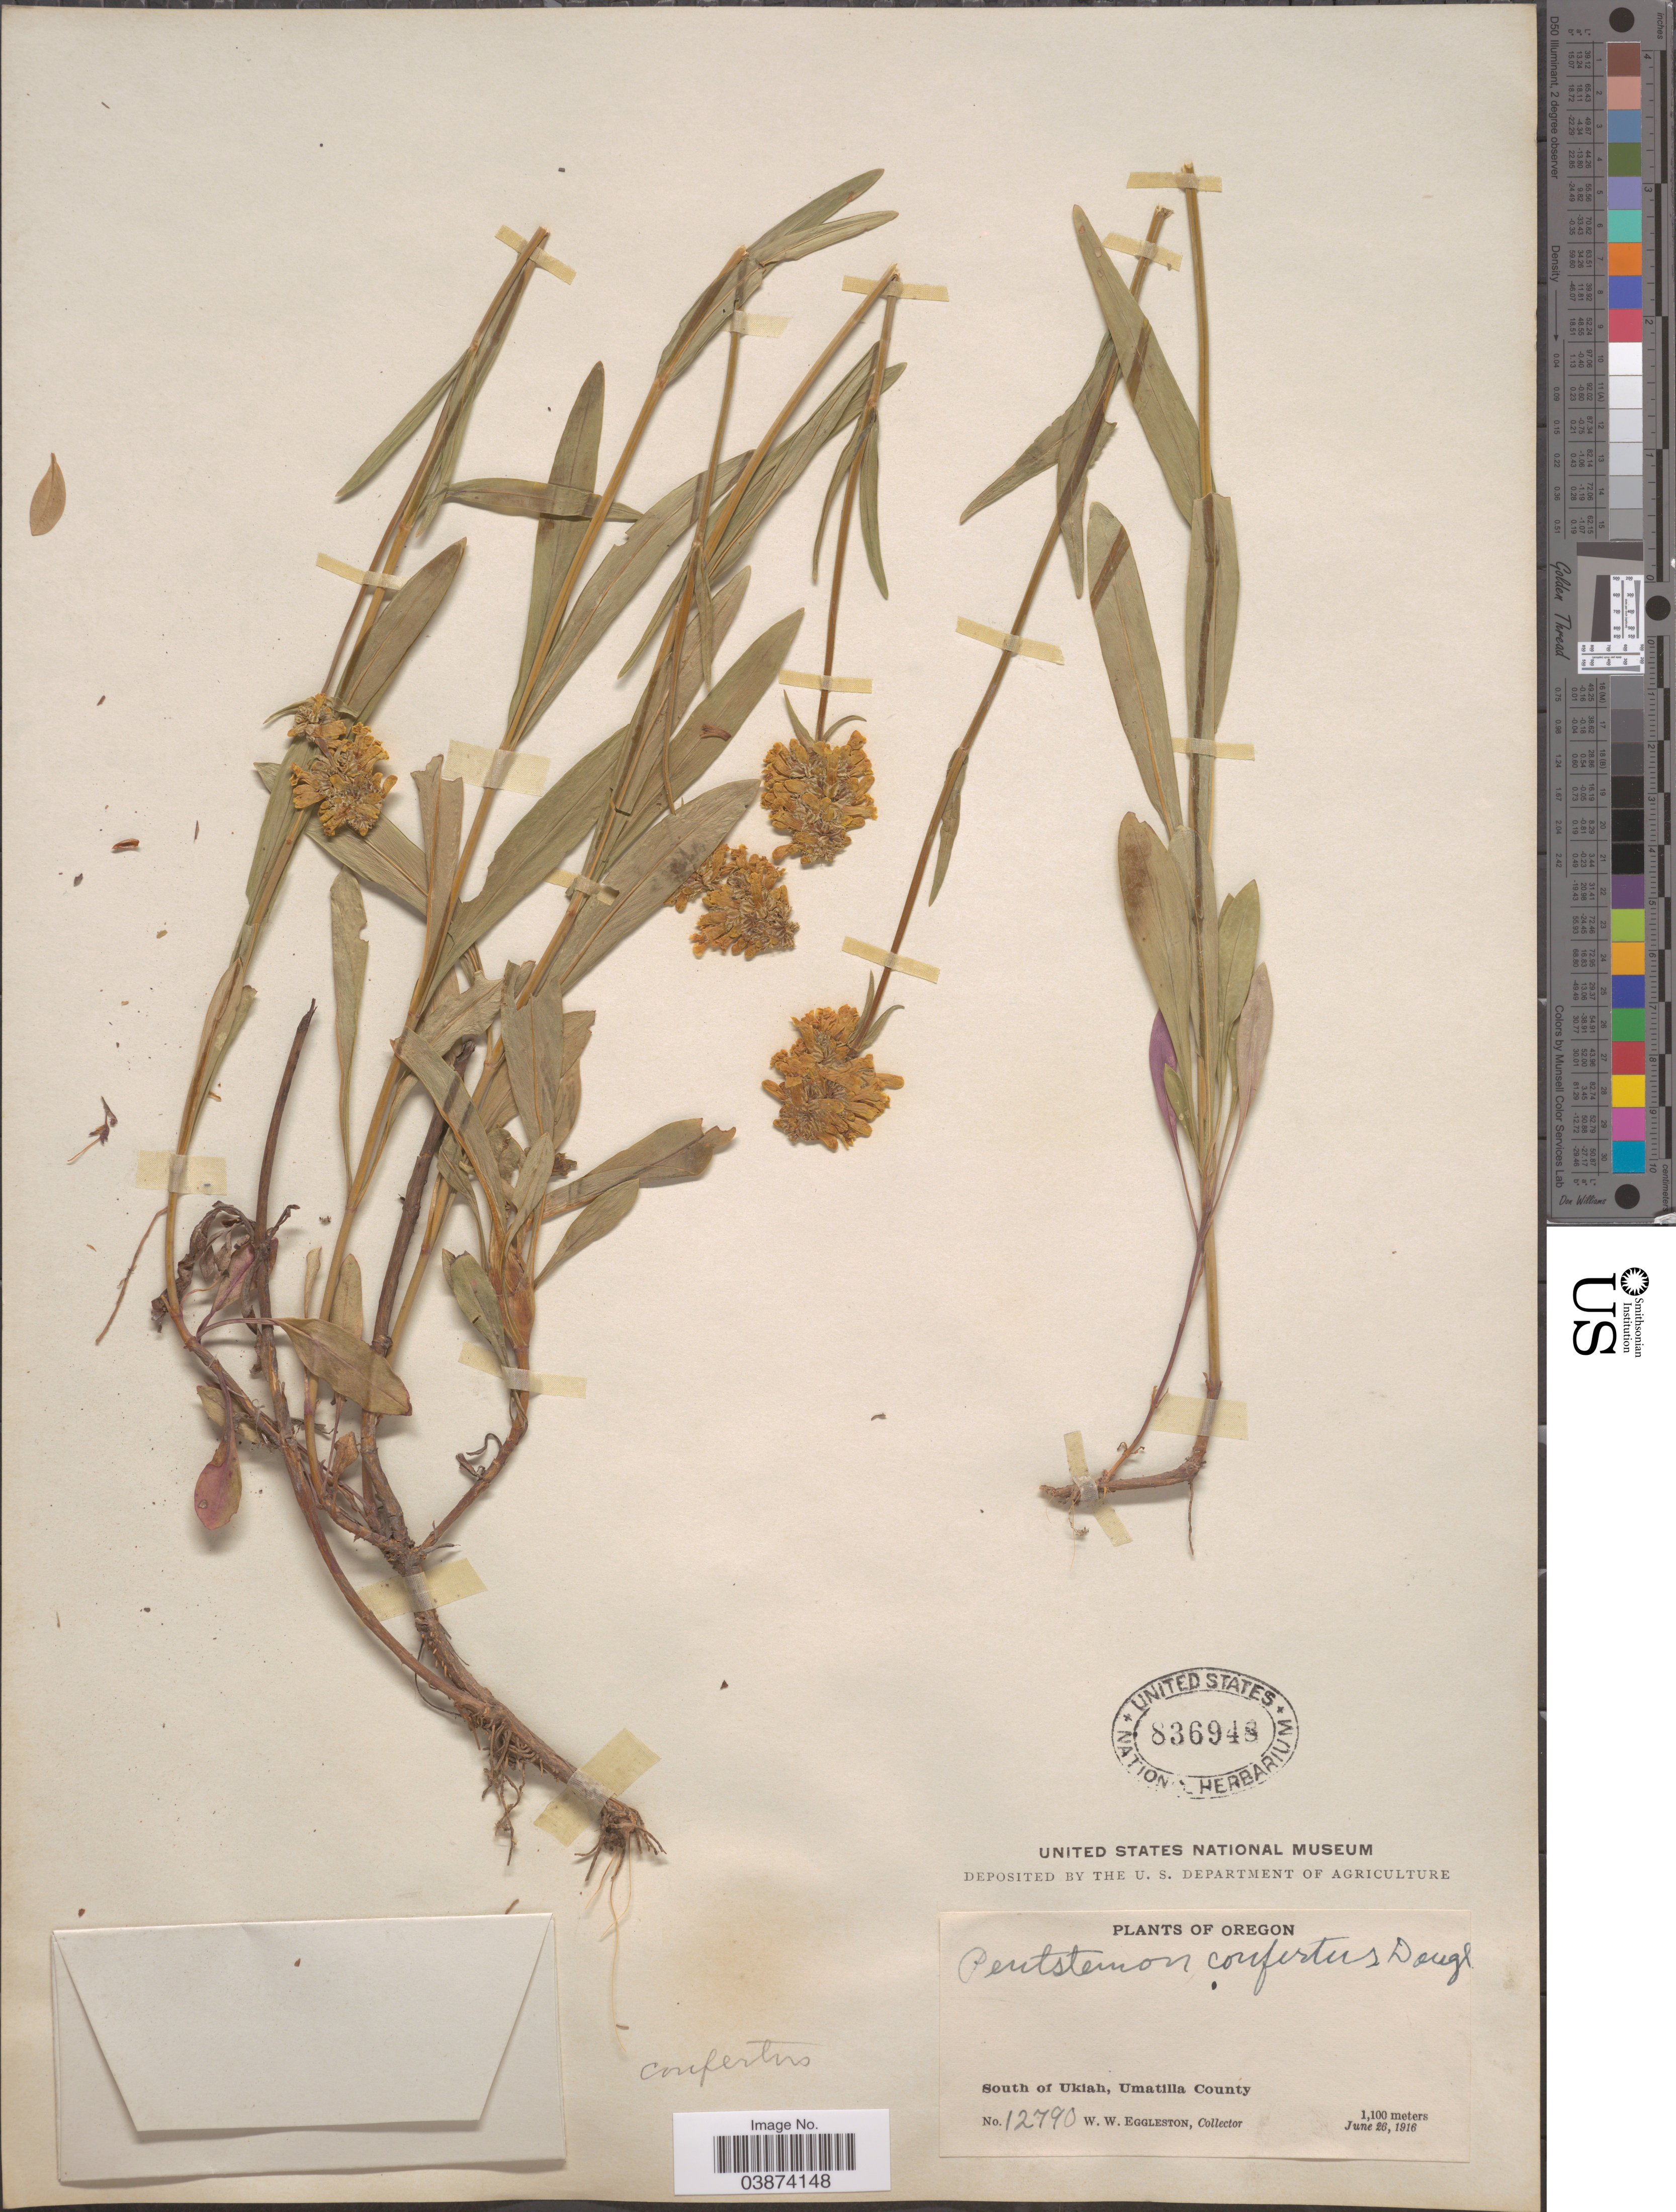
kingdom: Plantae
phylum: Tracheophyta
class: Magnoliopsida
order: Lamiales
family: Plantaginaceae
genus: Penstemon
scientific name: Penstemon confertus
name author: Douglas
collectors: W. W. Eggleston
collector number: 12790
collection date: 1916-06-26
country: United States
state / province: Oregon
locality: South of Ukiah, Umatilla County.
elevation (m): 1100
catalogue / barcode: US 836948